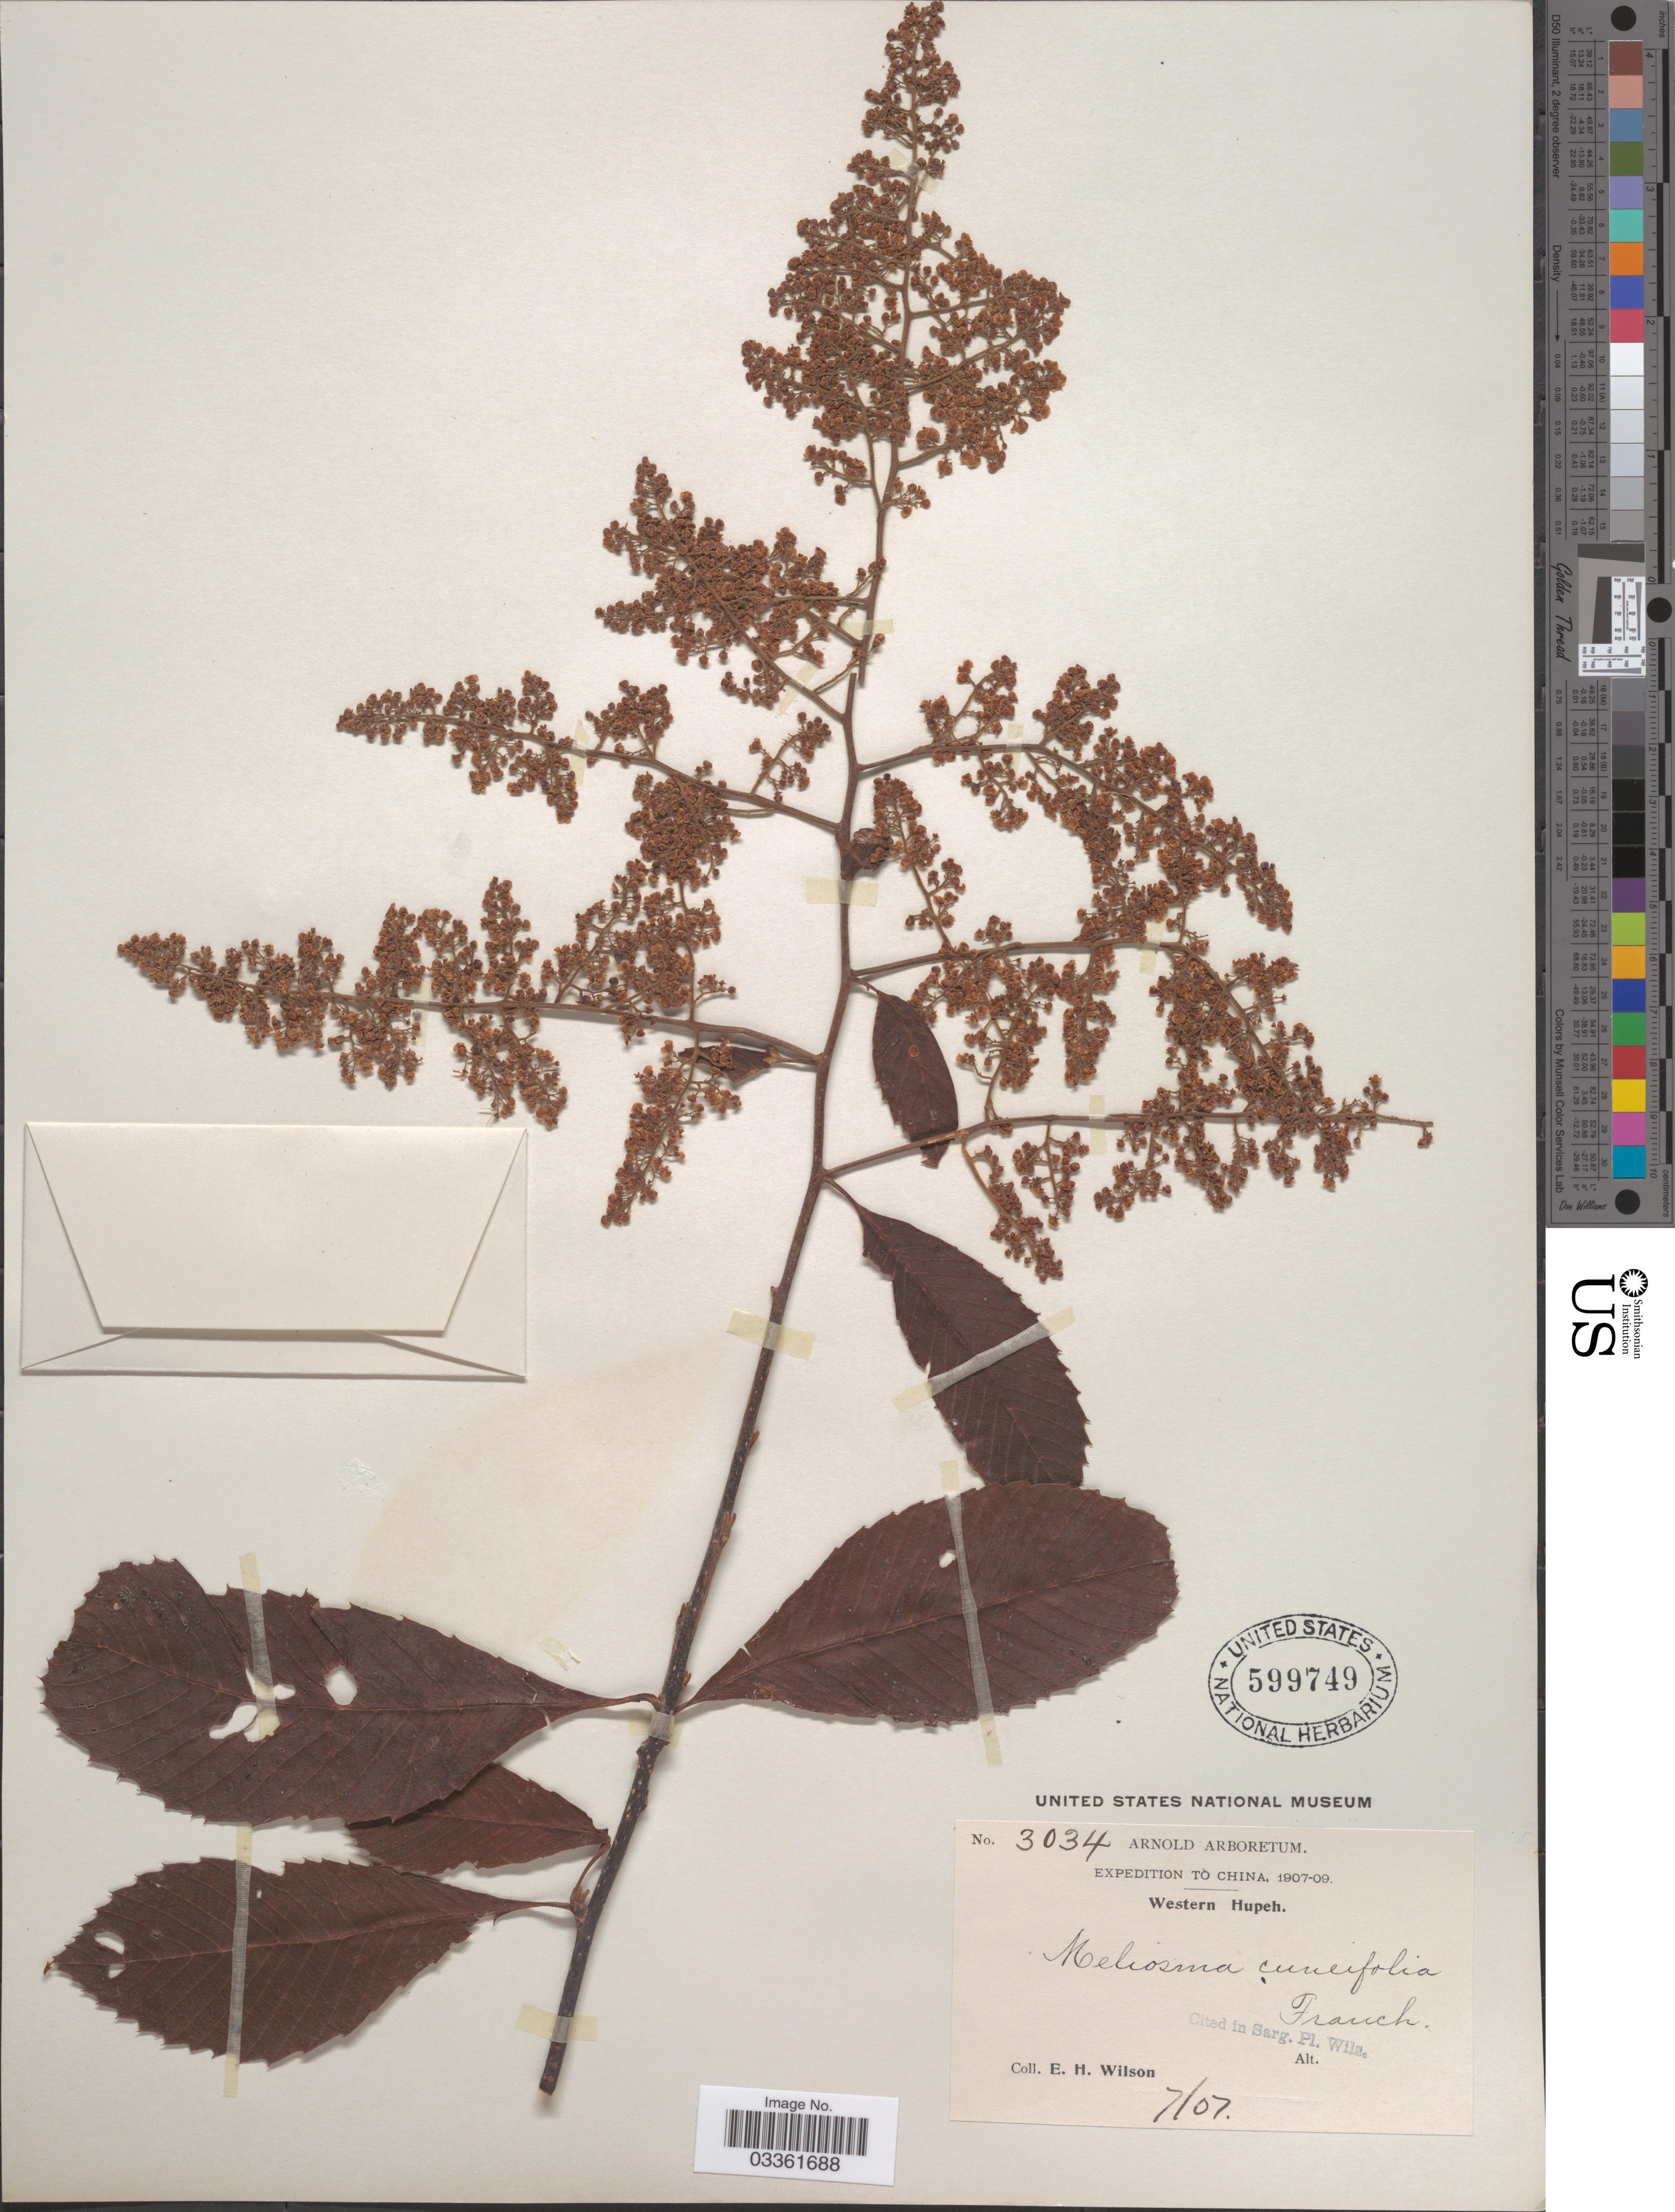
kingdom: Plantae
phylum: Tracheophyta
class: Magnoliopsida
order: Proteales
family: Sabiaceae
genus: Meliosma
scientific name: Meliosma cuneifolia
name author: Franch.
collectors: E. Wilson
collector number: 3034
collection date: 1907-07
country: China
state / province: Hubei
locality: Western Hupeh.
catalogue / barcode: US 599749